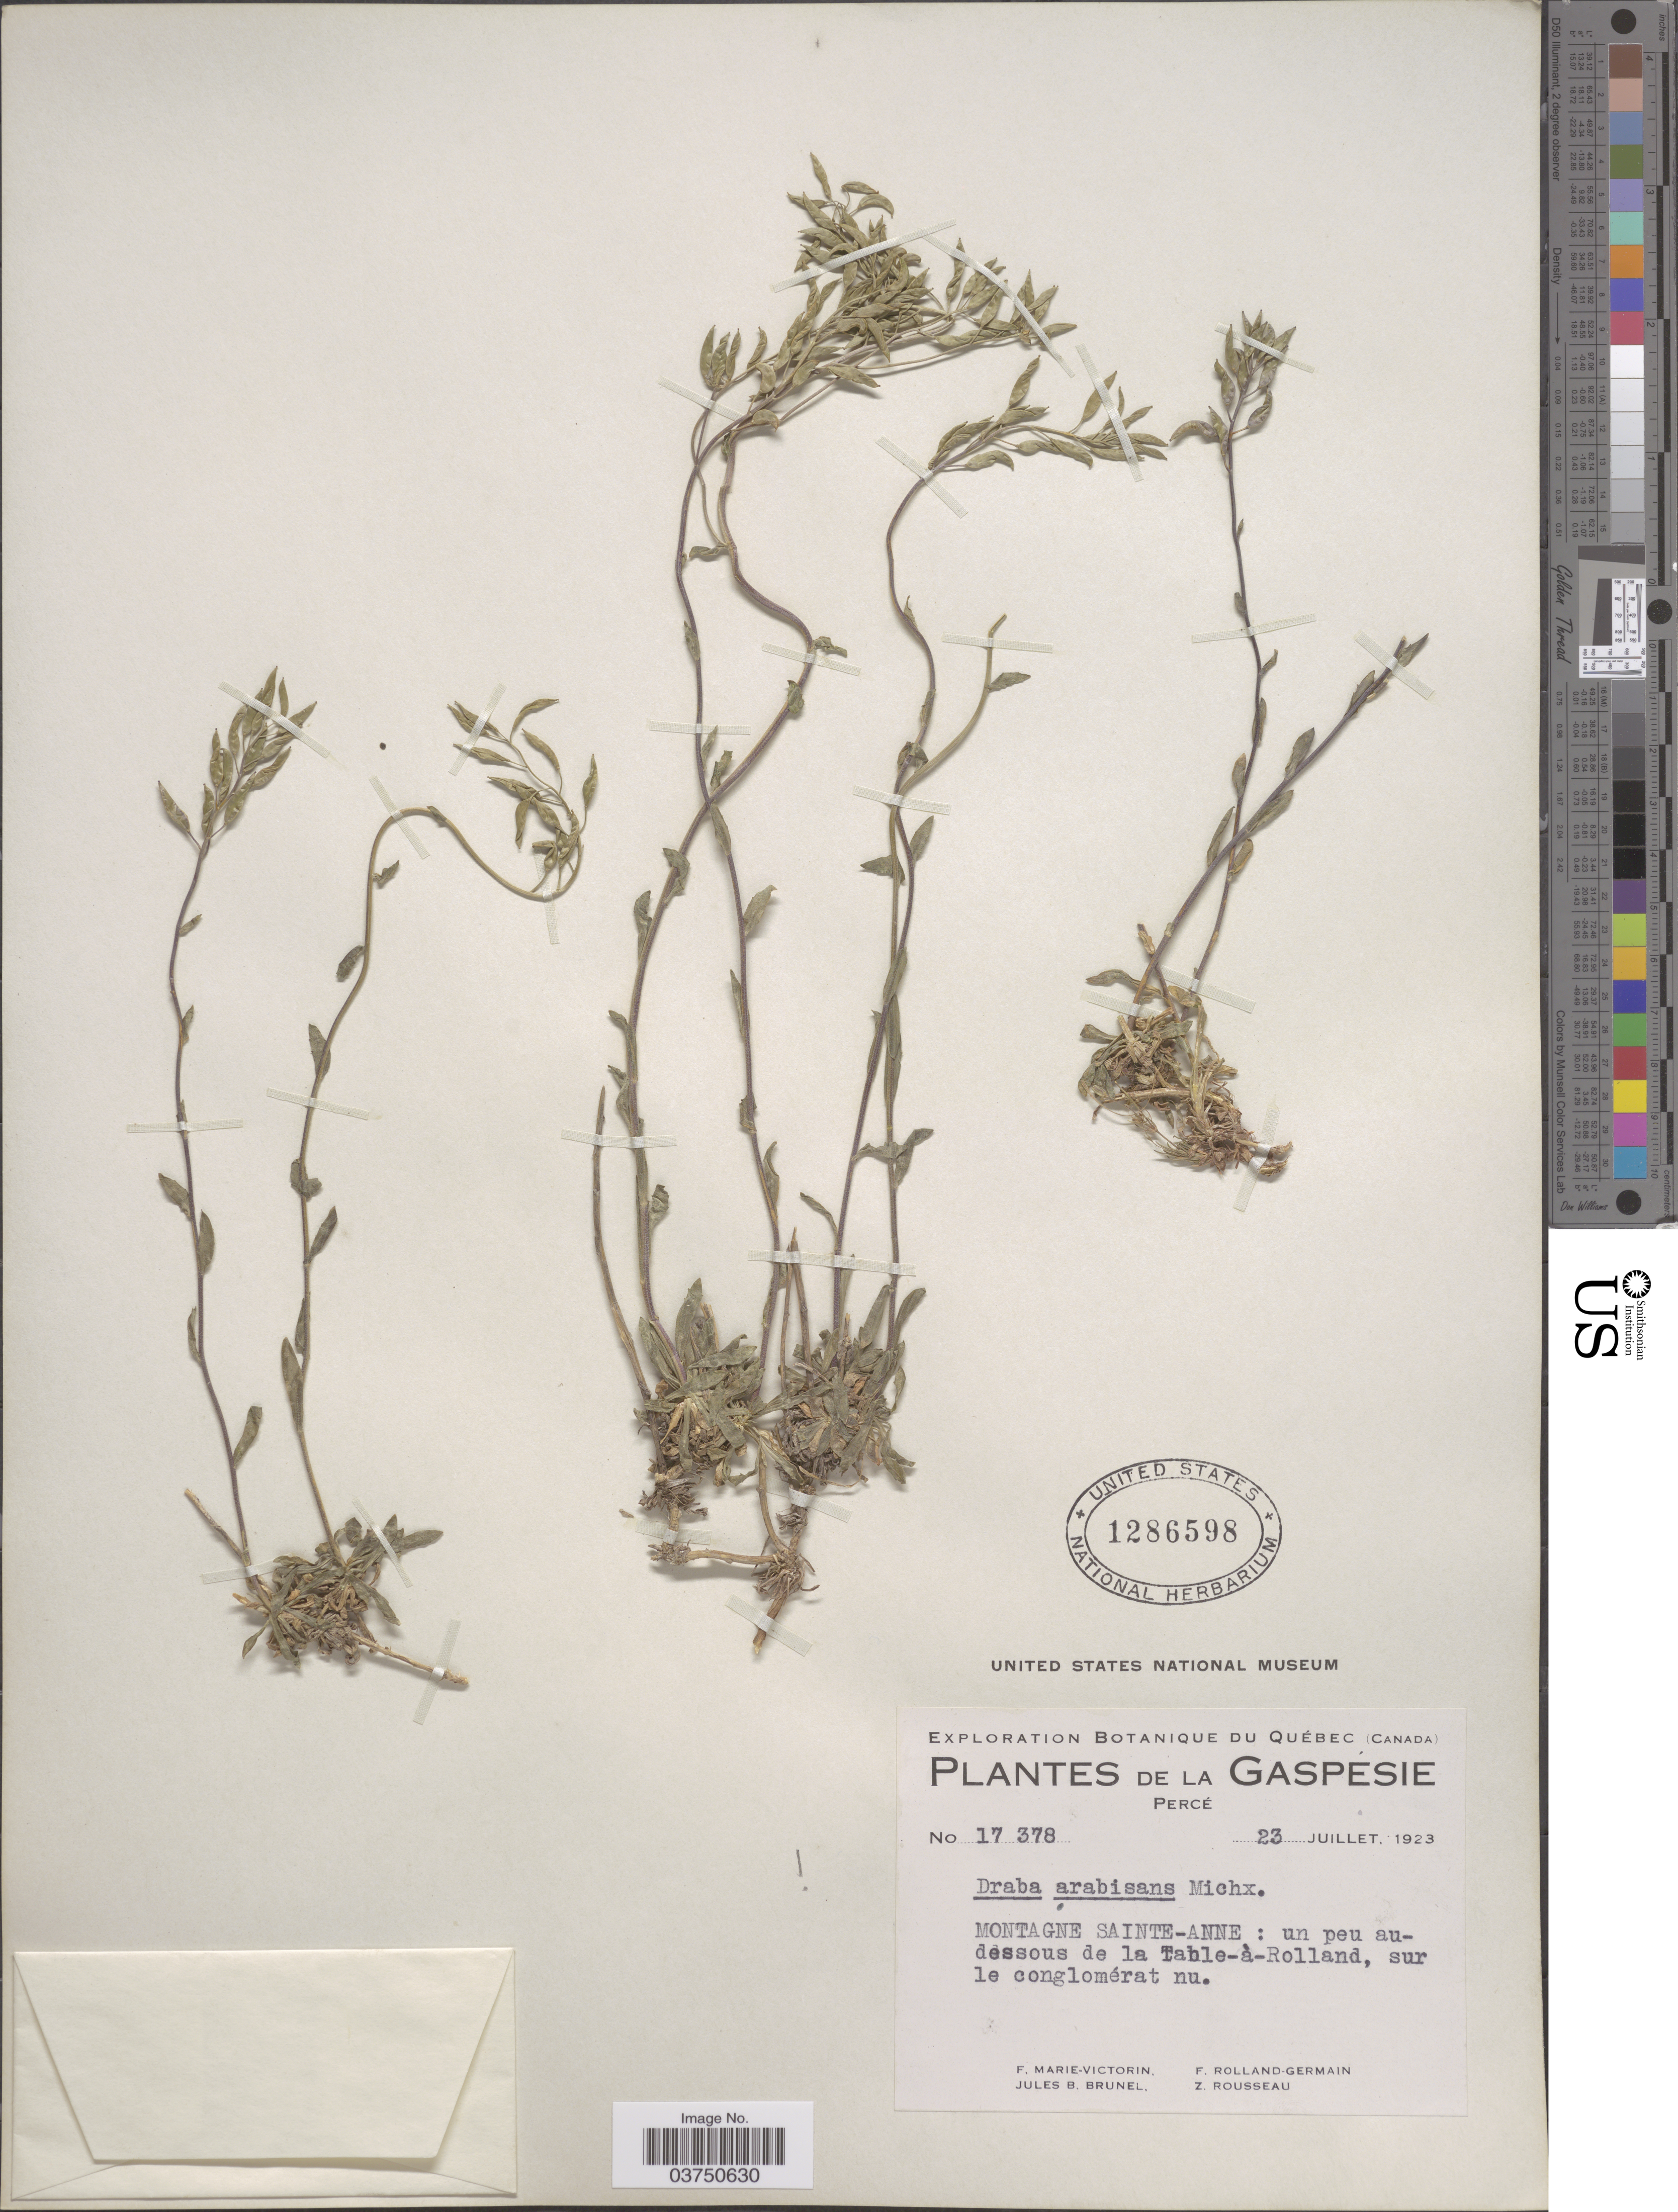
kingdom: Plantae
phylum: Tracheophyta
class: Magnoliopsida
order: Brassicales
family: Brassicaceae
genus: Draba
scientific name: Draba arabisans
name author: Michx.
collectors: F. Marie-Victorin, J. Brunel, Rolland-Germain & Z. Rousseau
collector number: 17378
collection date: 1923-07-23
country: Canada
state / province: Quebec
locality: La Gaspesie, Percé. Montagne Sainte-Anne: un peu audessous de la Table-à-Rolland, sur le conglomérat nu.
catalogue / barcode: US 1286598